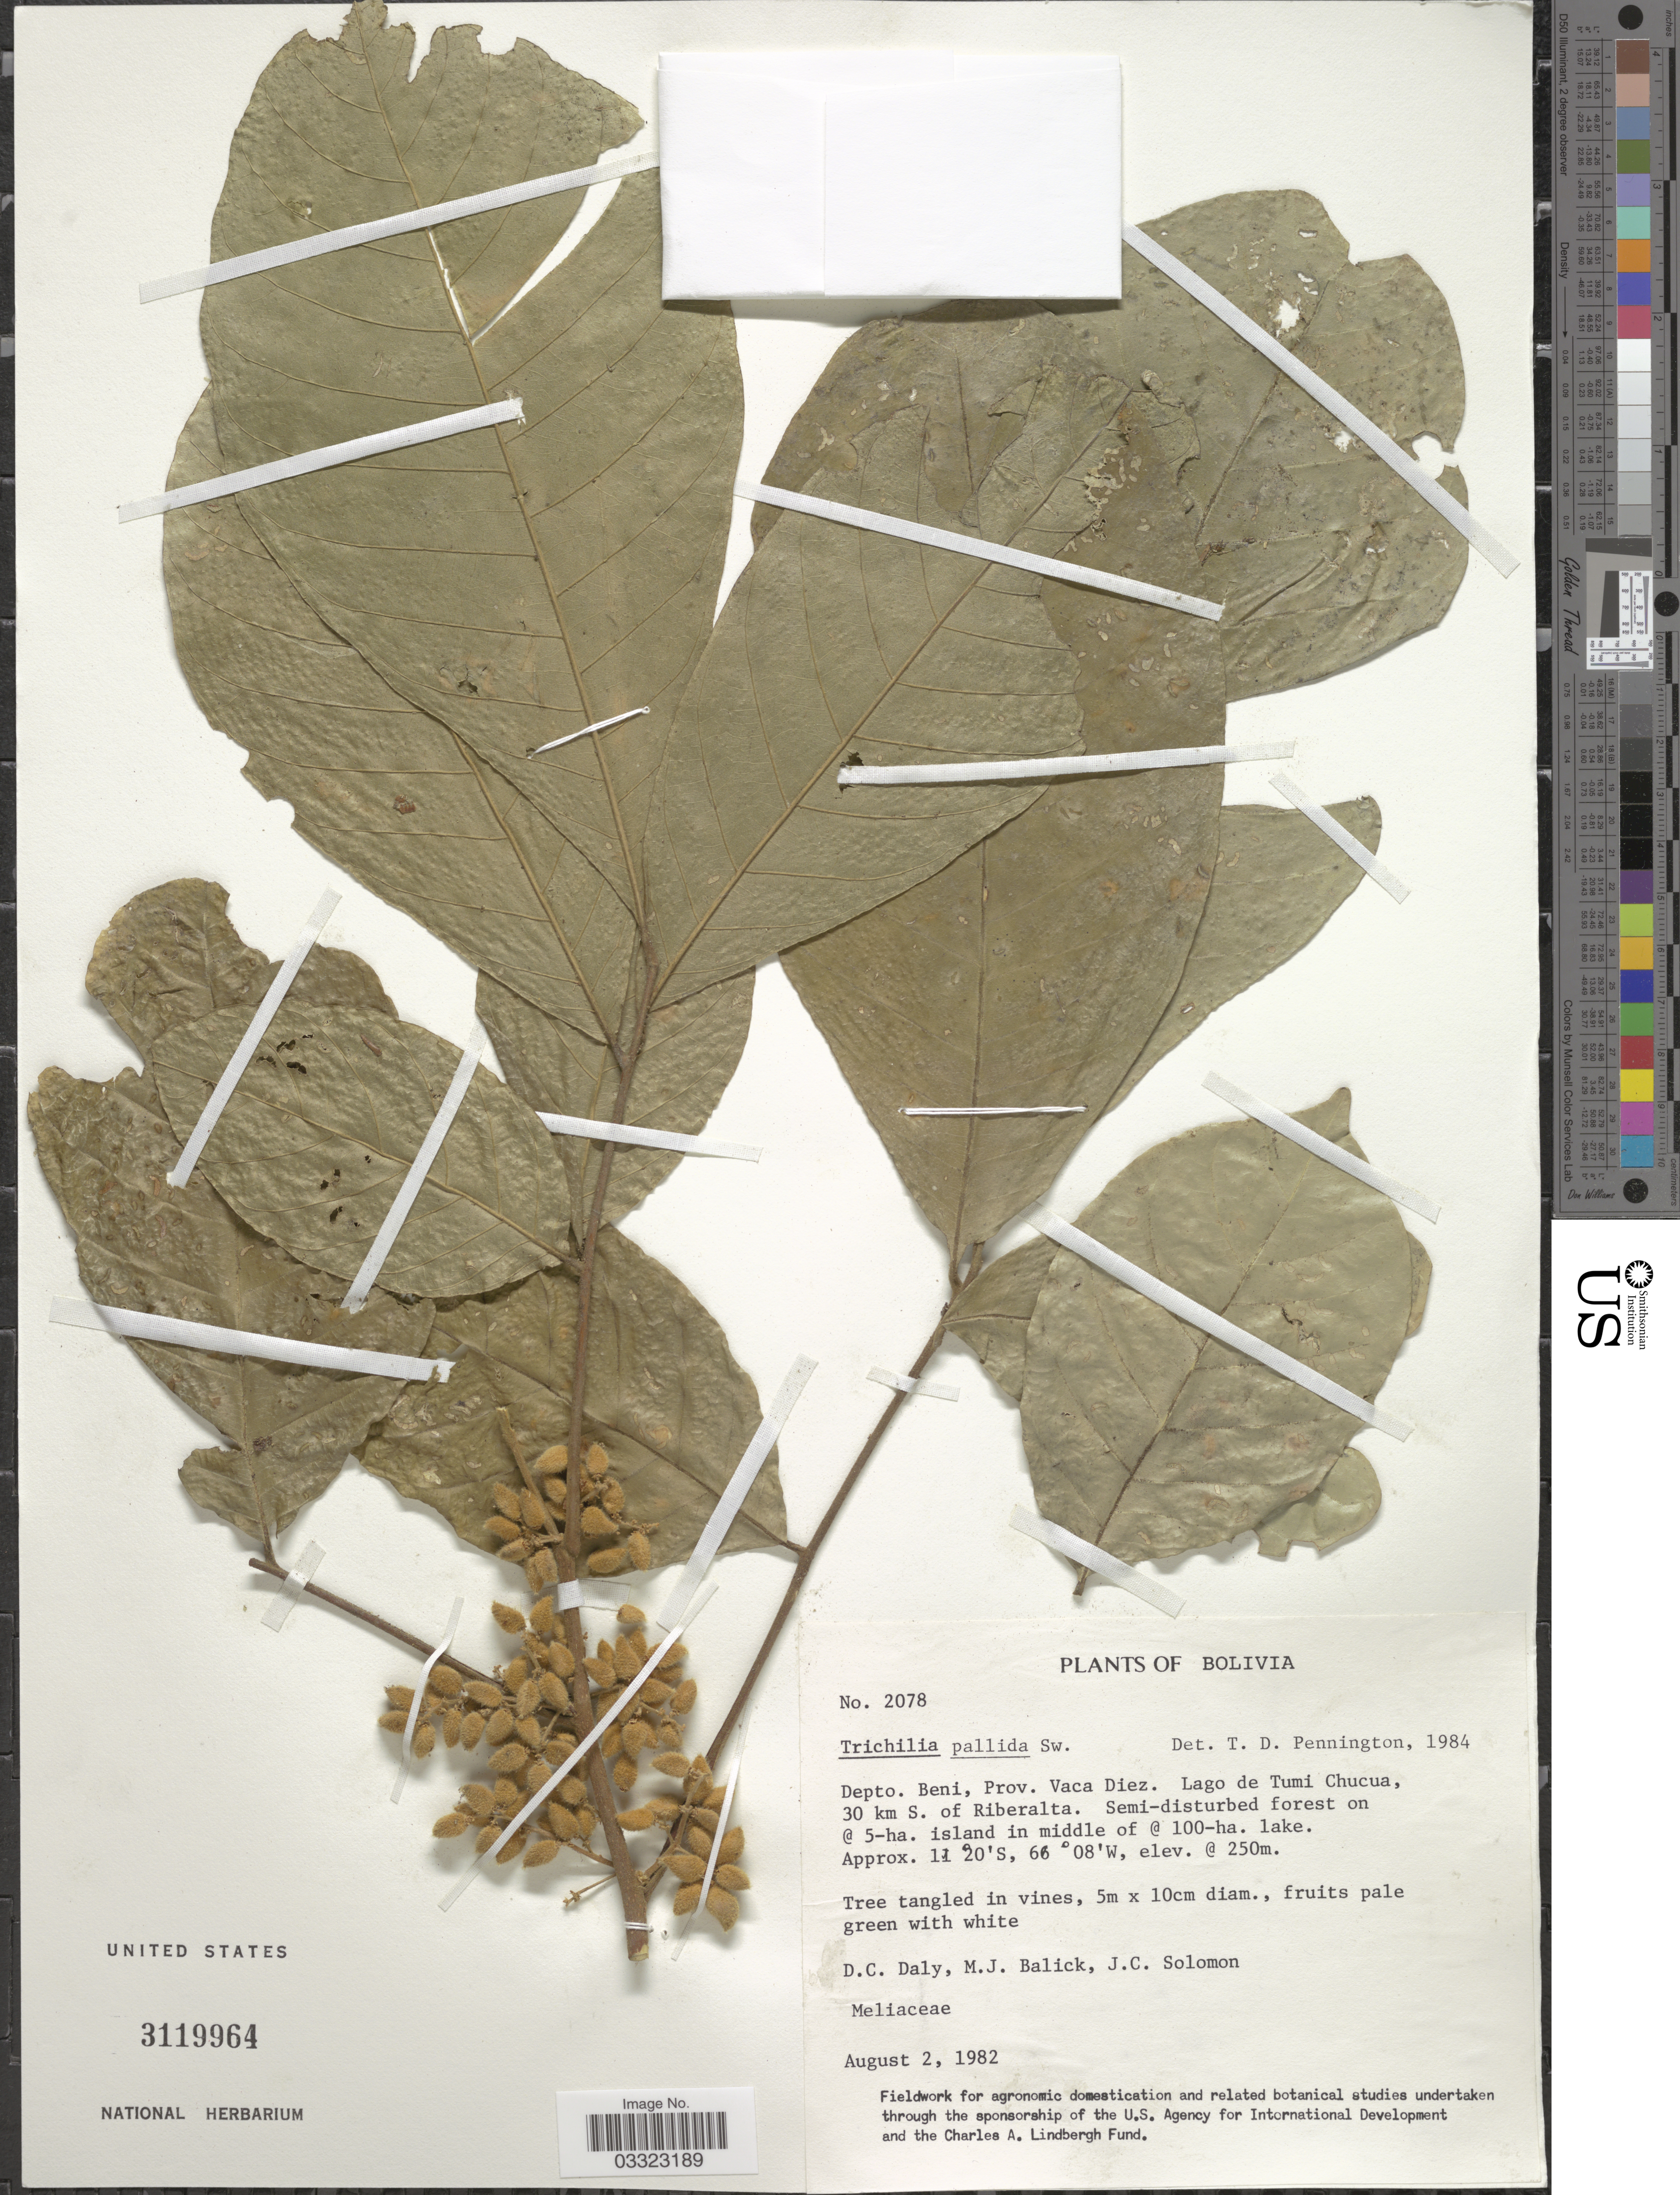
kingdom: Plantae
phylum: Tracheophyta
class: Magnoliopsida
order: Sapindales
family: Meliaceae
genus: Trichilia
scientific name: Trichilia pallida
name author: Sw.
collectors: D. C. Daly, M. J. Balick & J. C. Solomon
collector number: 2078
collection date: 1982-08-02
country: Bolivia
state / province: Beni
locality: Dpto. Beni, Prov. Vaca Diez. Lago de Tumi Chucua, 30 km S. of Riberalta. Semi-disturbed forest on @ 5-ha. island in the middle. of @ 100-ha. lake.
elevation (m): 250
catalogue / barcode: US 3119964